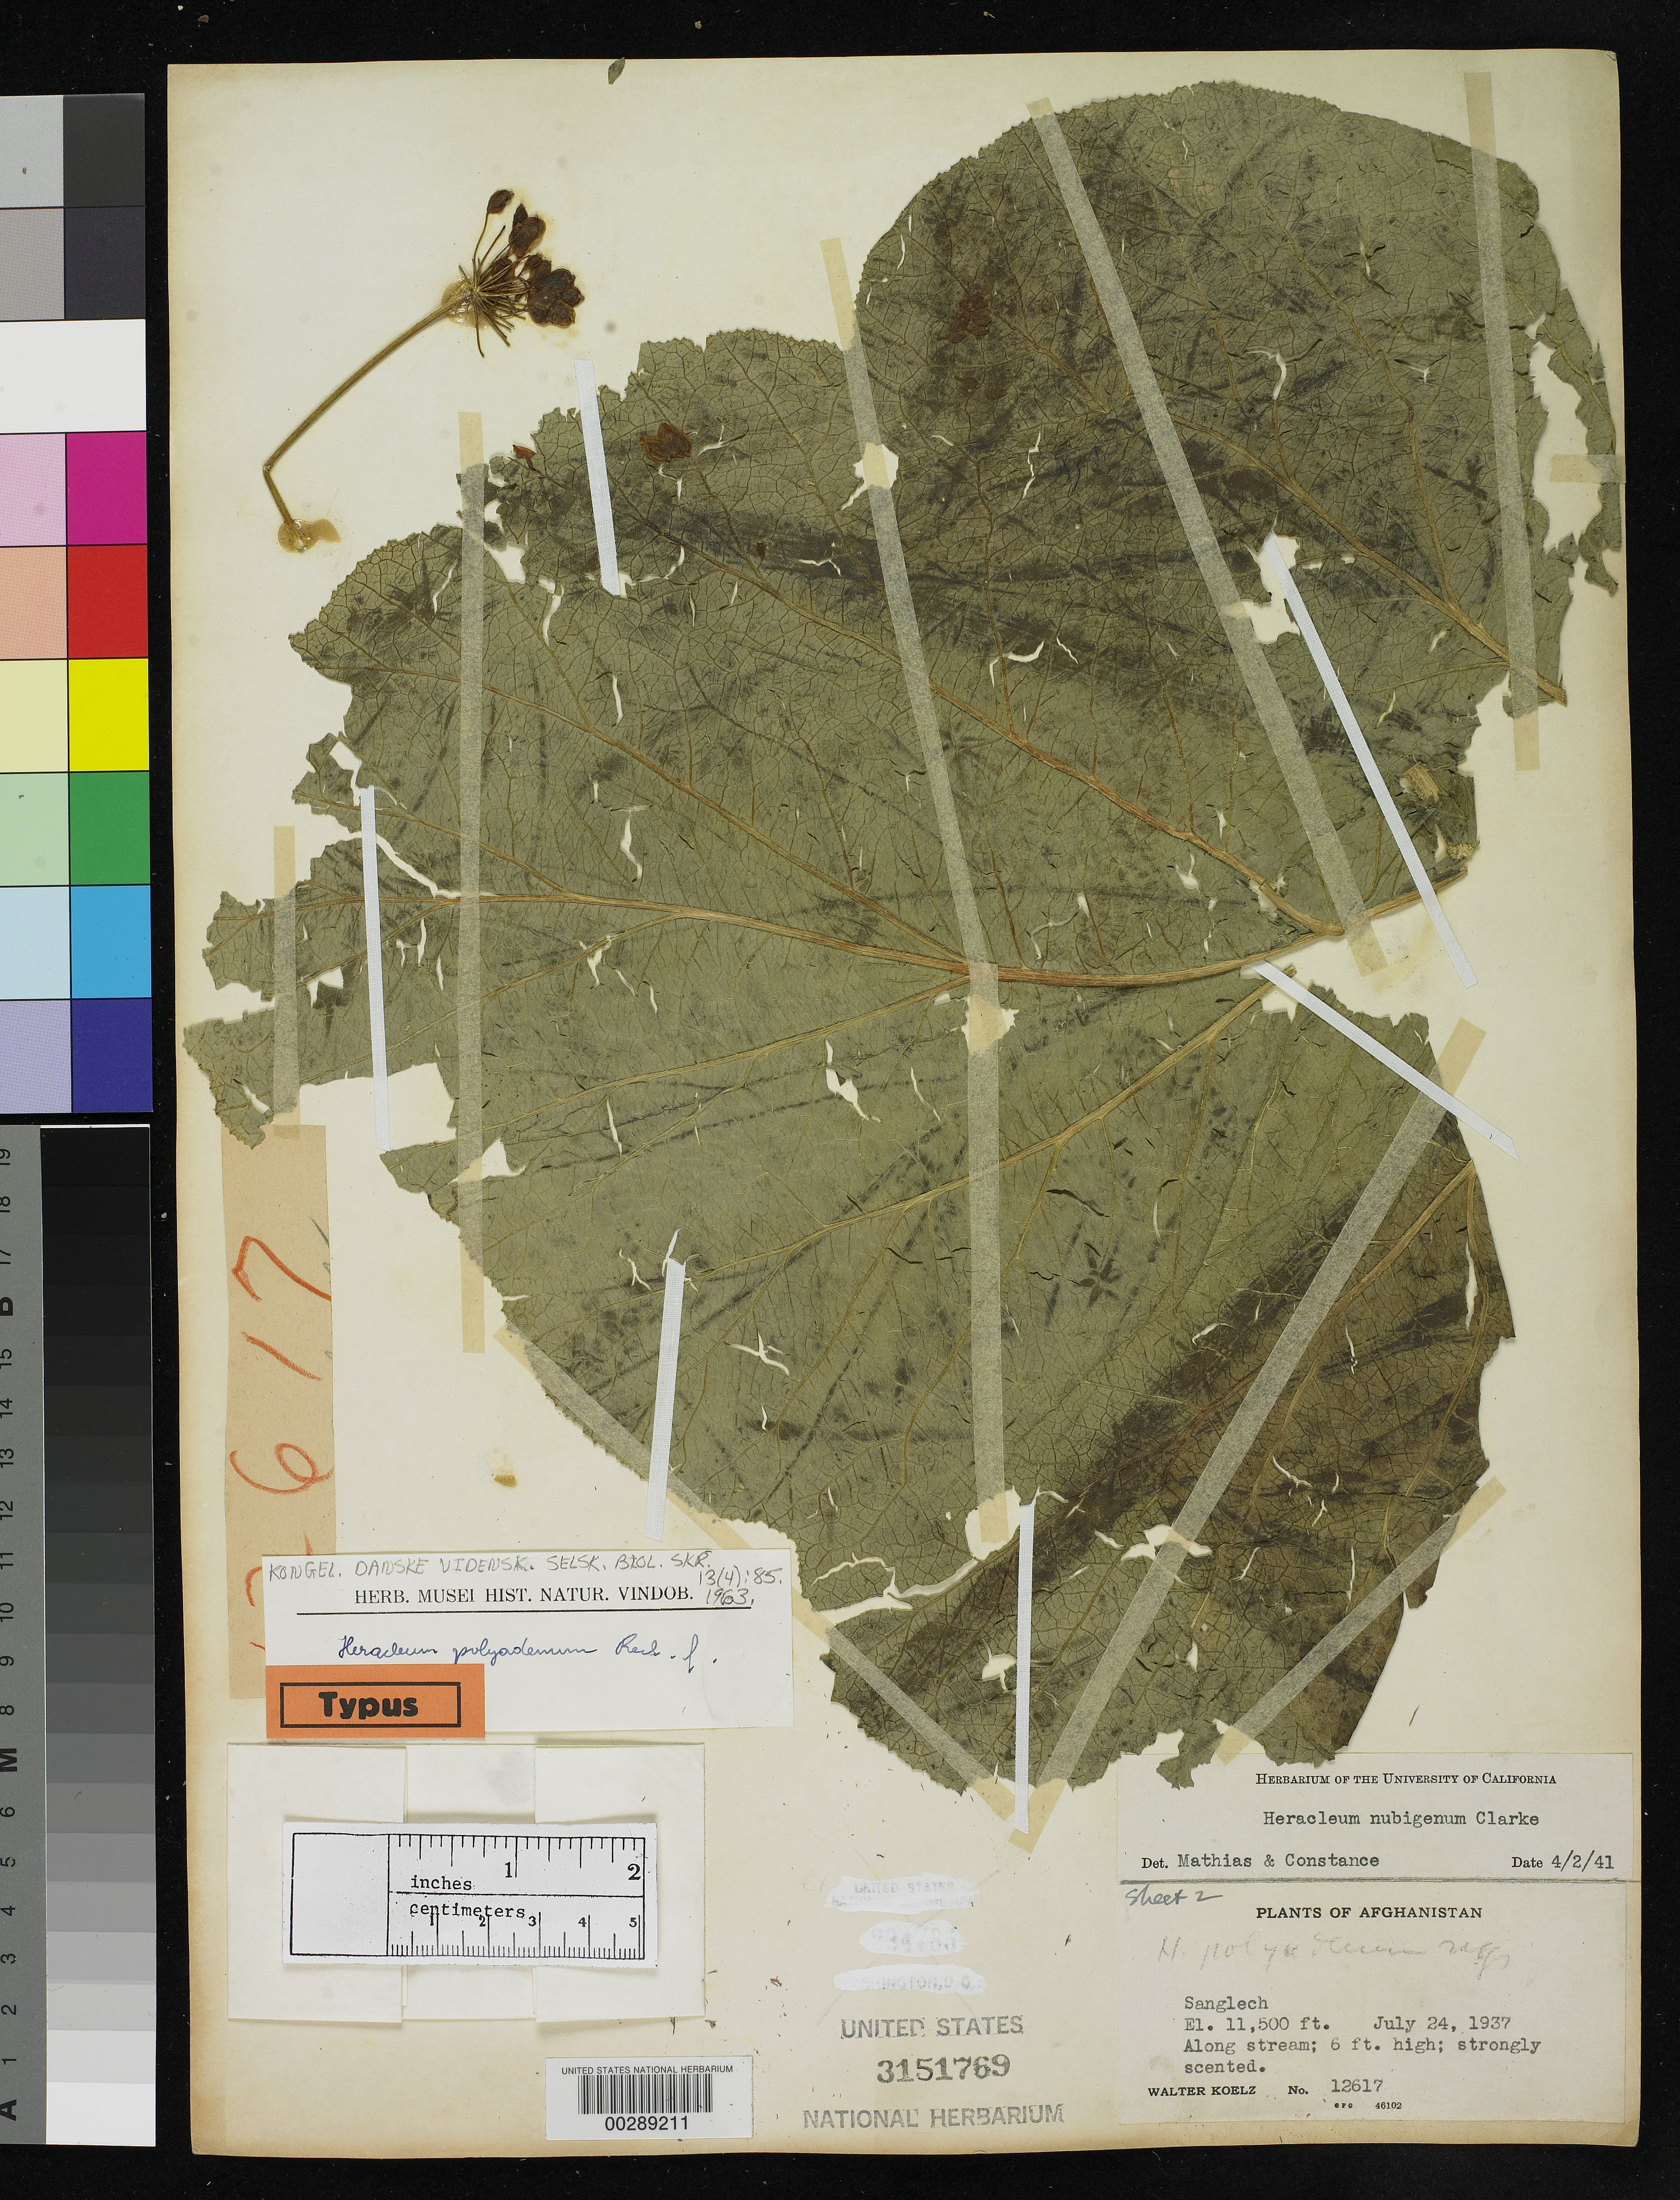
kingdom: Plantae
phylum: Tracheophyta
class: Magnoliopsida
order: Apiales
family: Apiaceae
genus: Heracleum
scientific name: Heracleum polyadenum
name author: Rech. f.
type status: Type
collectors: W. N. Koelz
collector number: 12617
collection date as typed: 24 Jul 1937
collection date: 1937-07-24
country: Afghanistan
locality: Sanglech.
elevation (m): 3505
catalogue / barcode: US 3151769